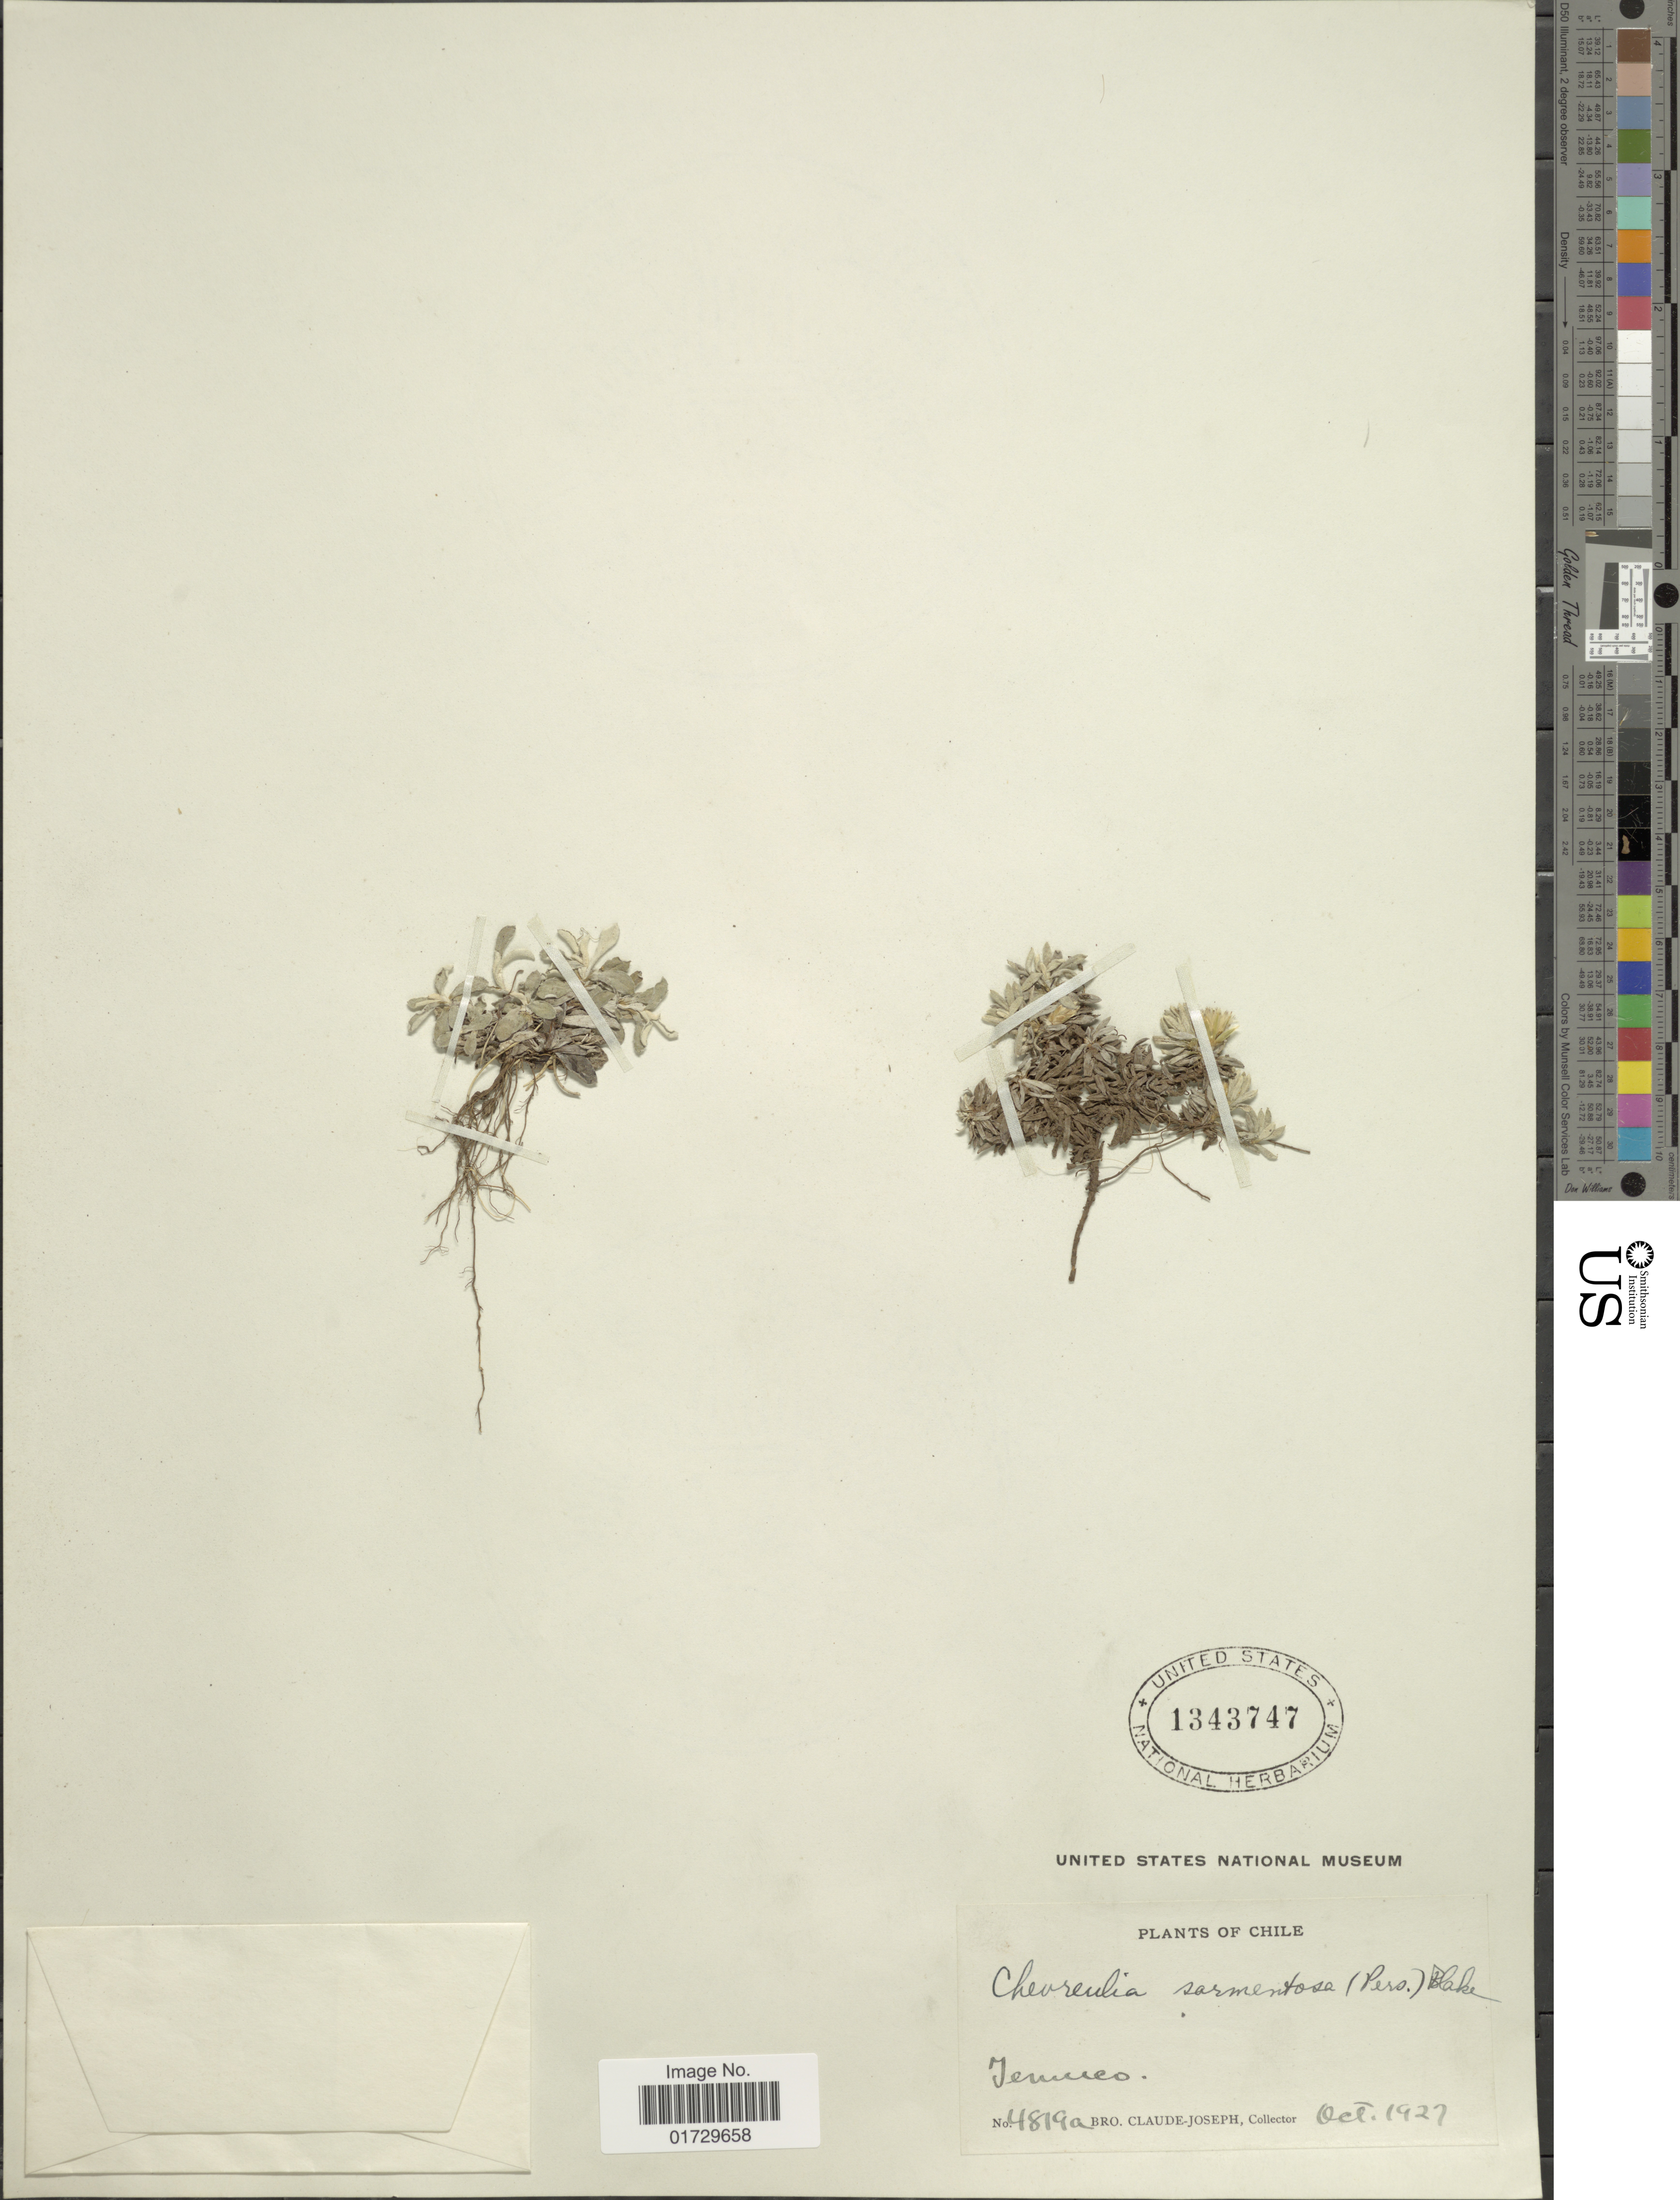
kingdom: Plantae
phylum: Tracheophyta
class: Magnoliopsida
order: Asterales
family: Asteraceae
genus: Chevreulia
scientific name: Chevreulia sarmentosa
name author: (Pers.) S.F. Blake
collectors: Bro. Claude-Joseph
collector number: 4819a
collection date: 1927-10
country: Chile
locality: Jemuco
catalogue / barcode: US 1343747